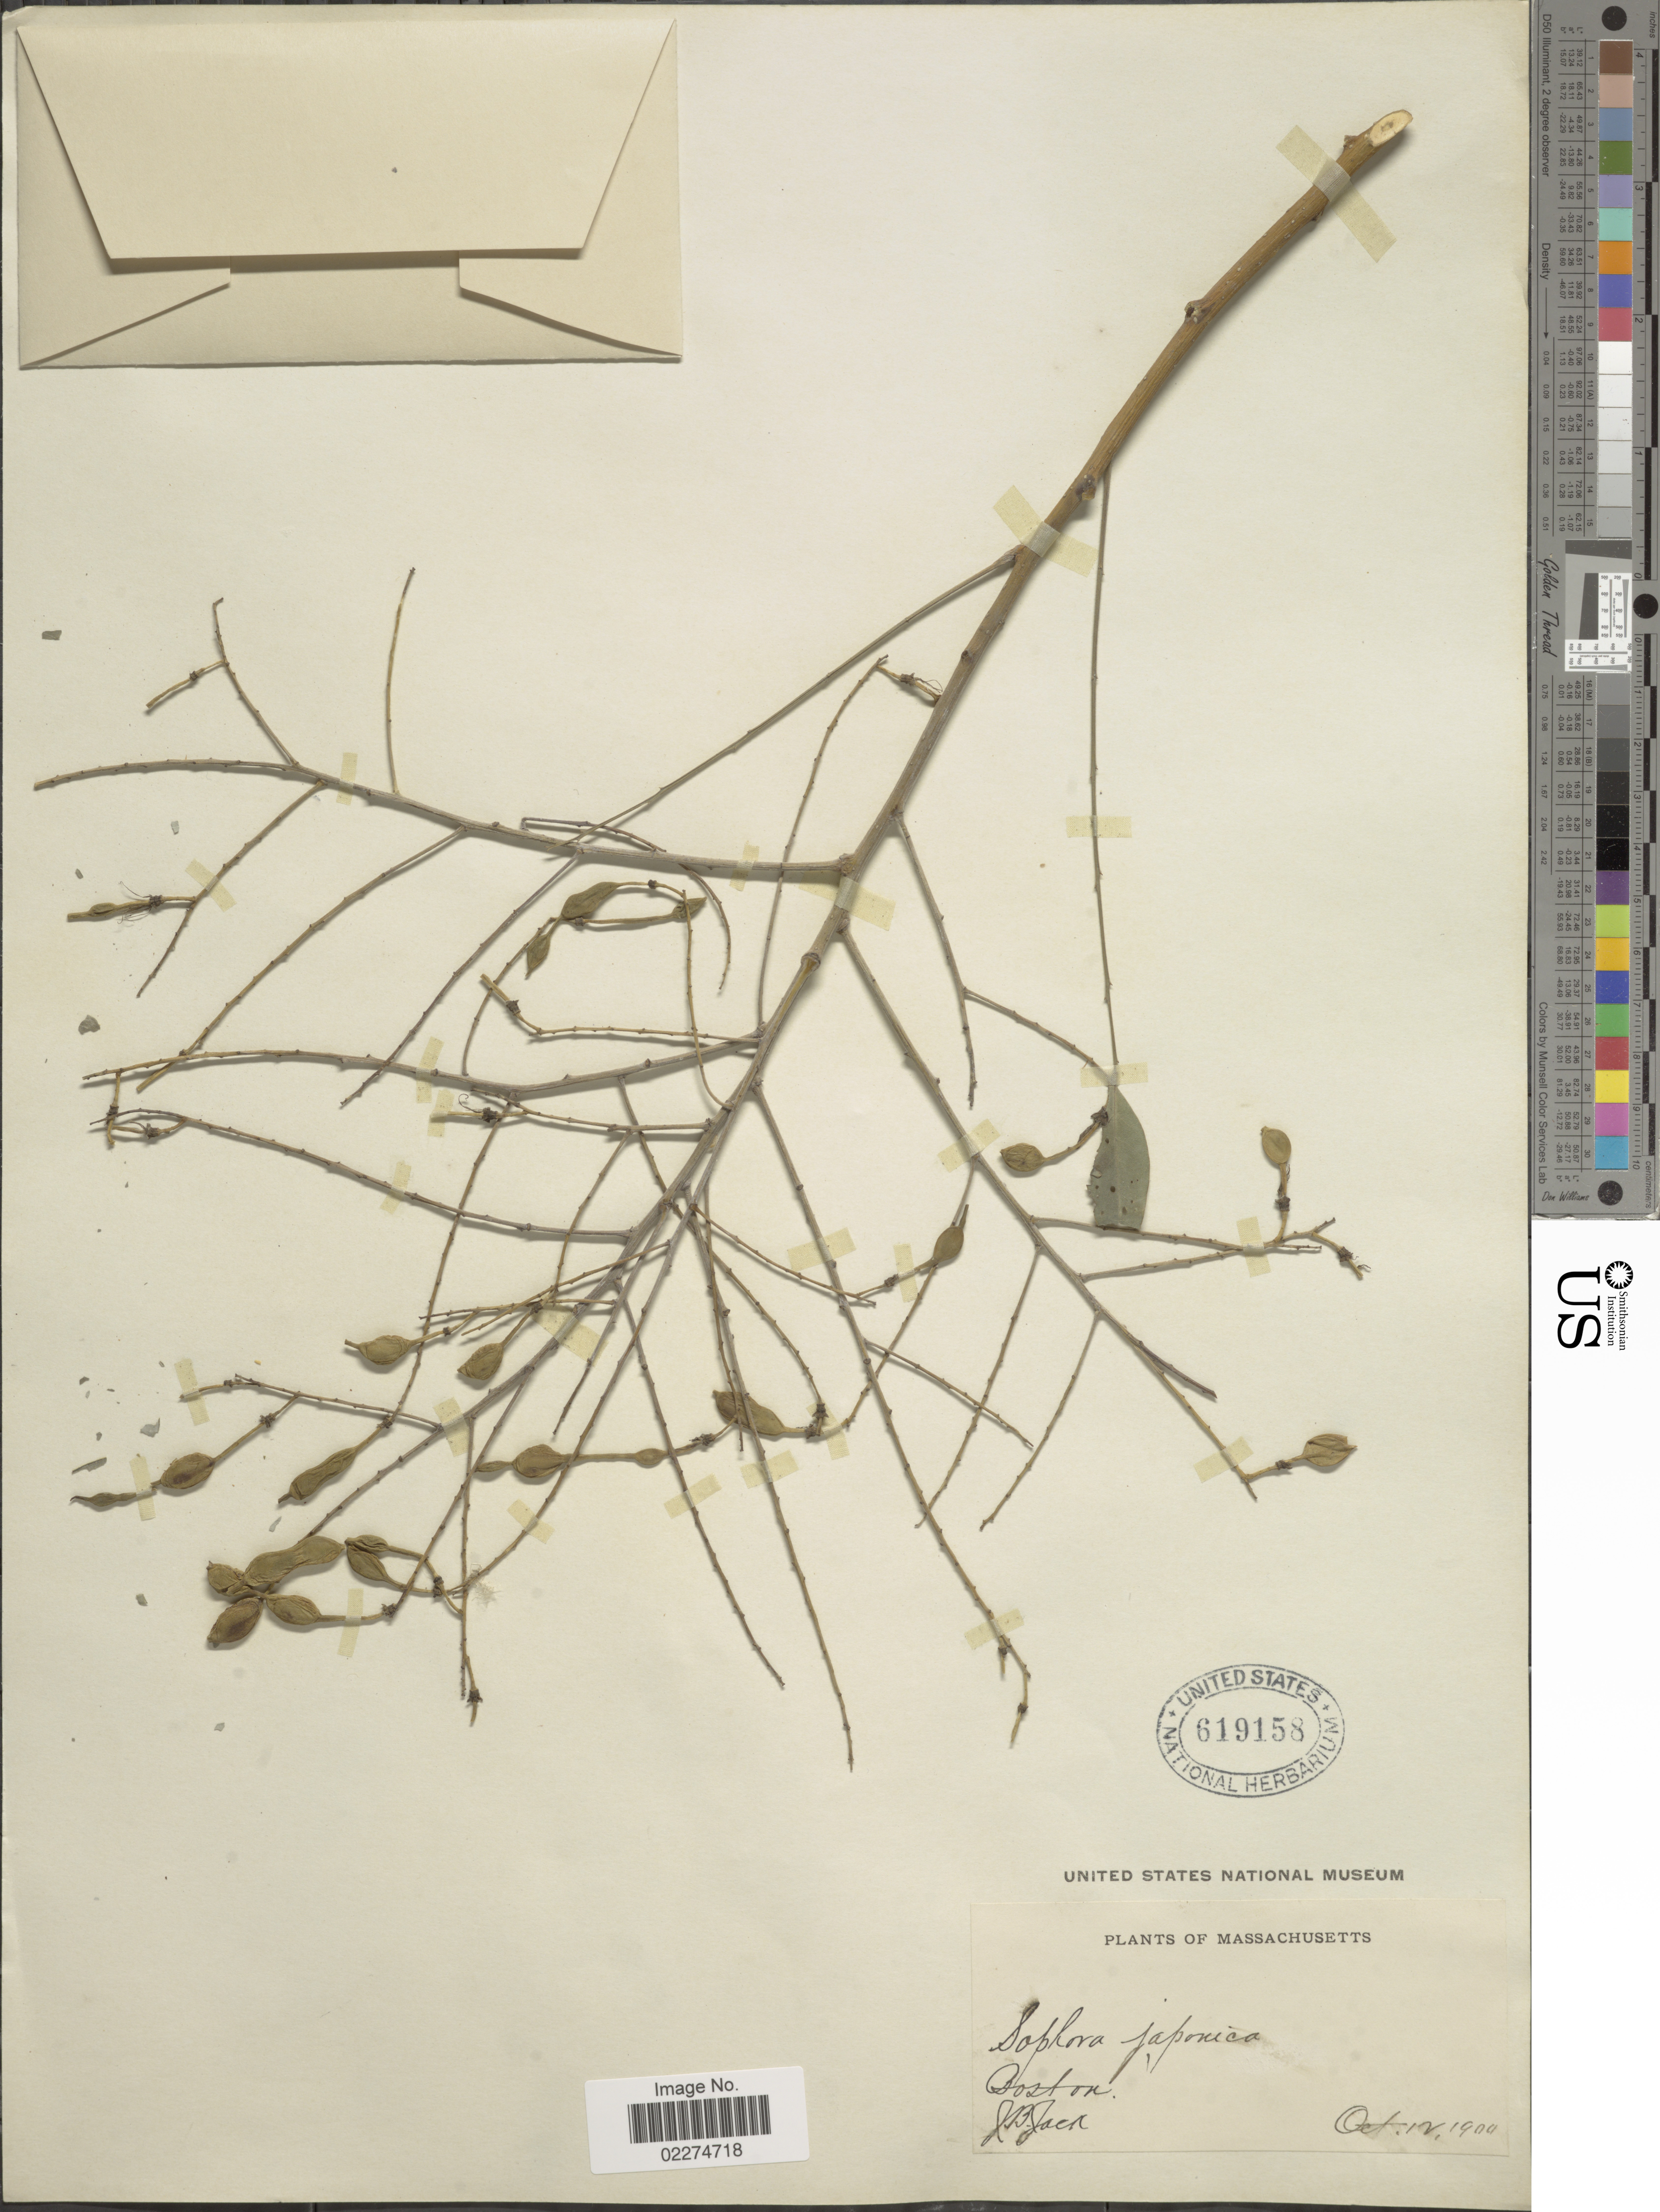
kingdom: Plantae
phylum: Tracheophyta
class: Magnoliopsida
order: Fabales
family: Fabaceae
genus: Sophora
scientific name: Sophora japonica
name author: L.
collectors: J. B. Jack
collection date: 1914-10-12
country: United States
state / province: Massachusetts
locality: Boston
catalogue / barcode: US 619158